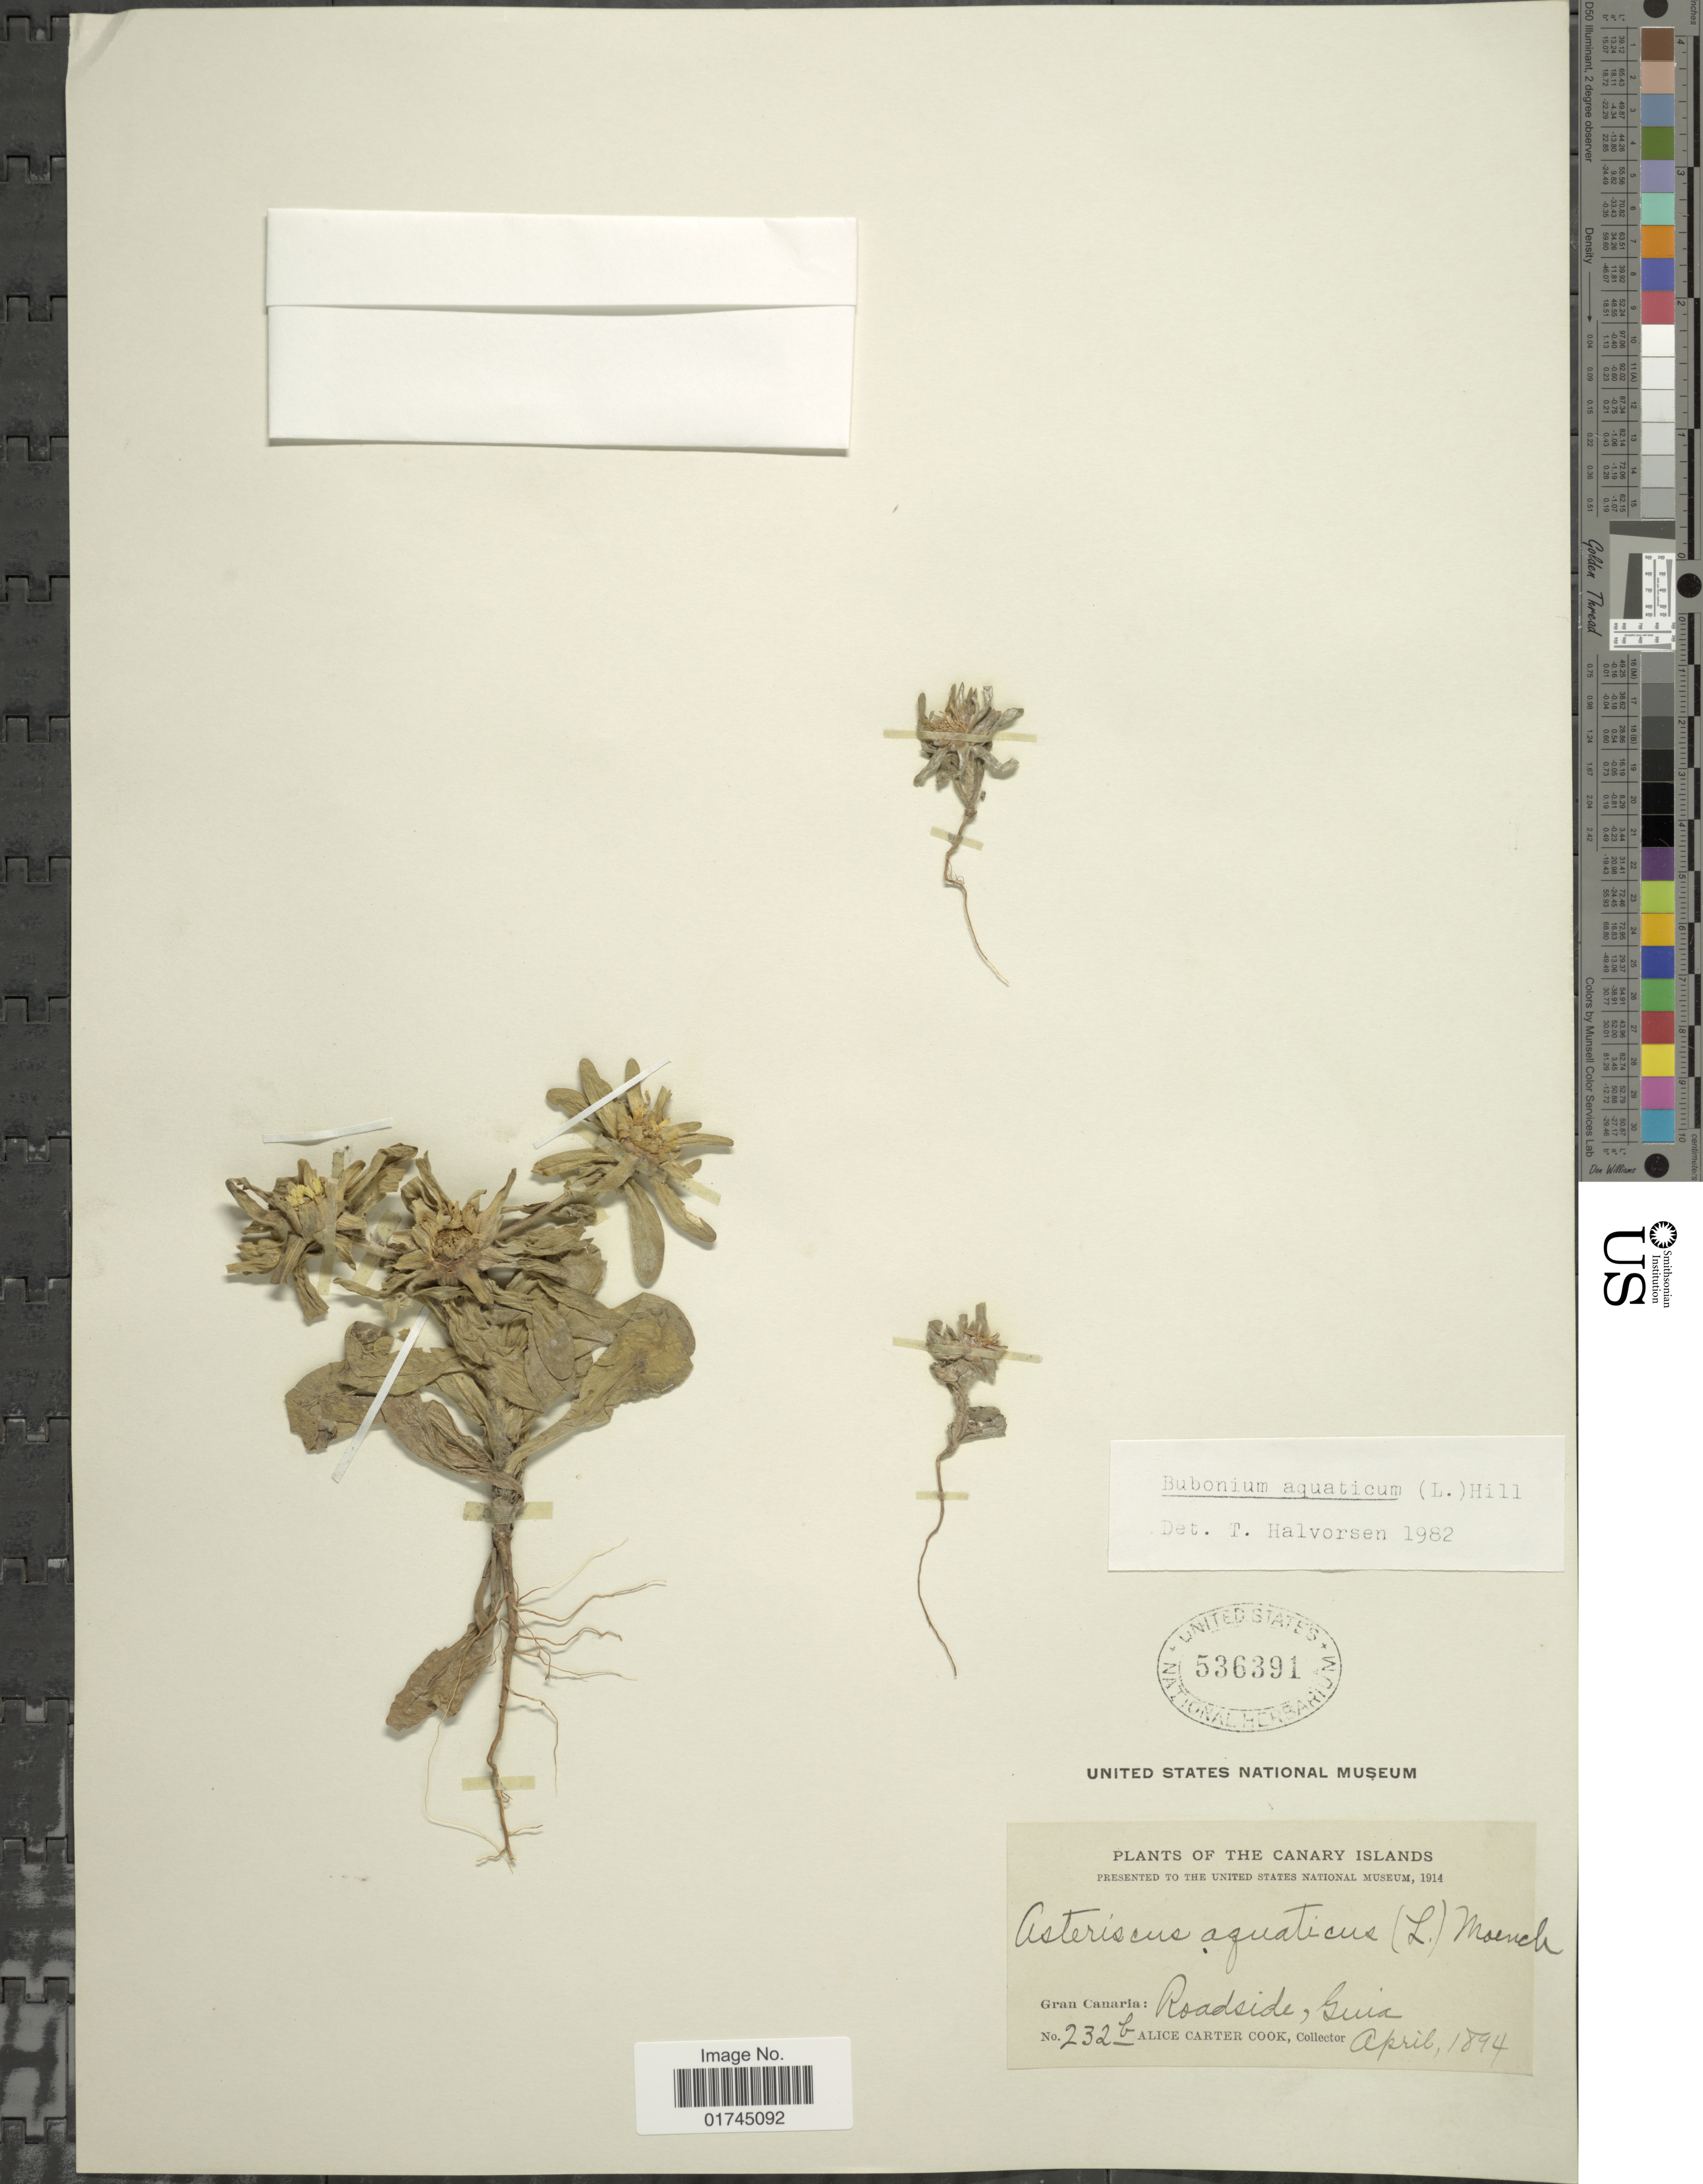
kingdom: Plantae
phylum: Tracheophyta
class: Magnoliopsida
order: Asterales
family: Asteraceae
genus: Nauplius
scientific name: Nauplius aquaticus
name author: (L.) Less.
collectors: Alice C. Cook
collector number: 232b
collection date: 1894-04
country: Spain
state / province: Canarias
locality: Cananry Islands, Gran Canaria: roadside, Suia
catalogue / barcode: US 536391